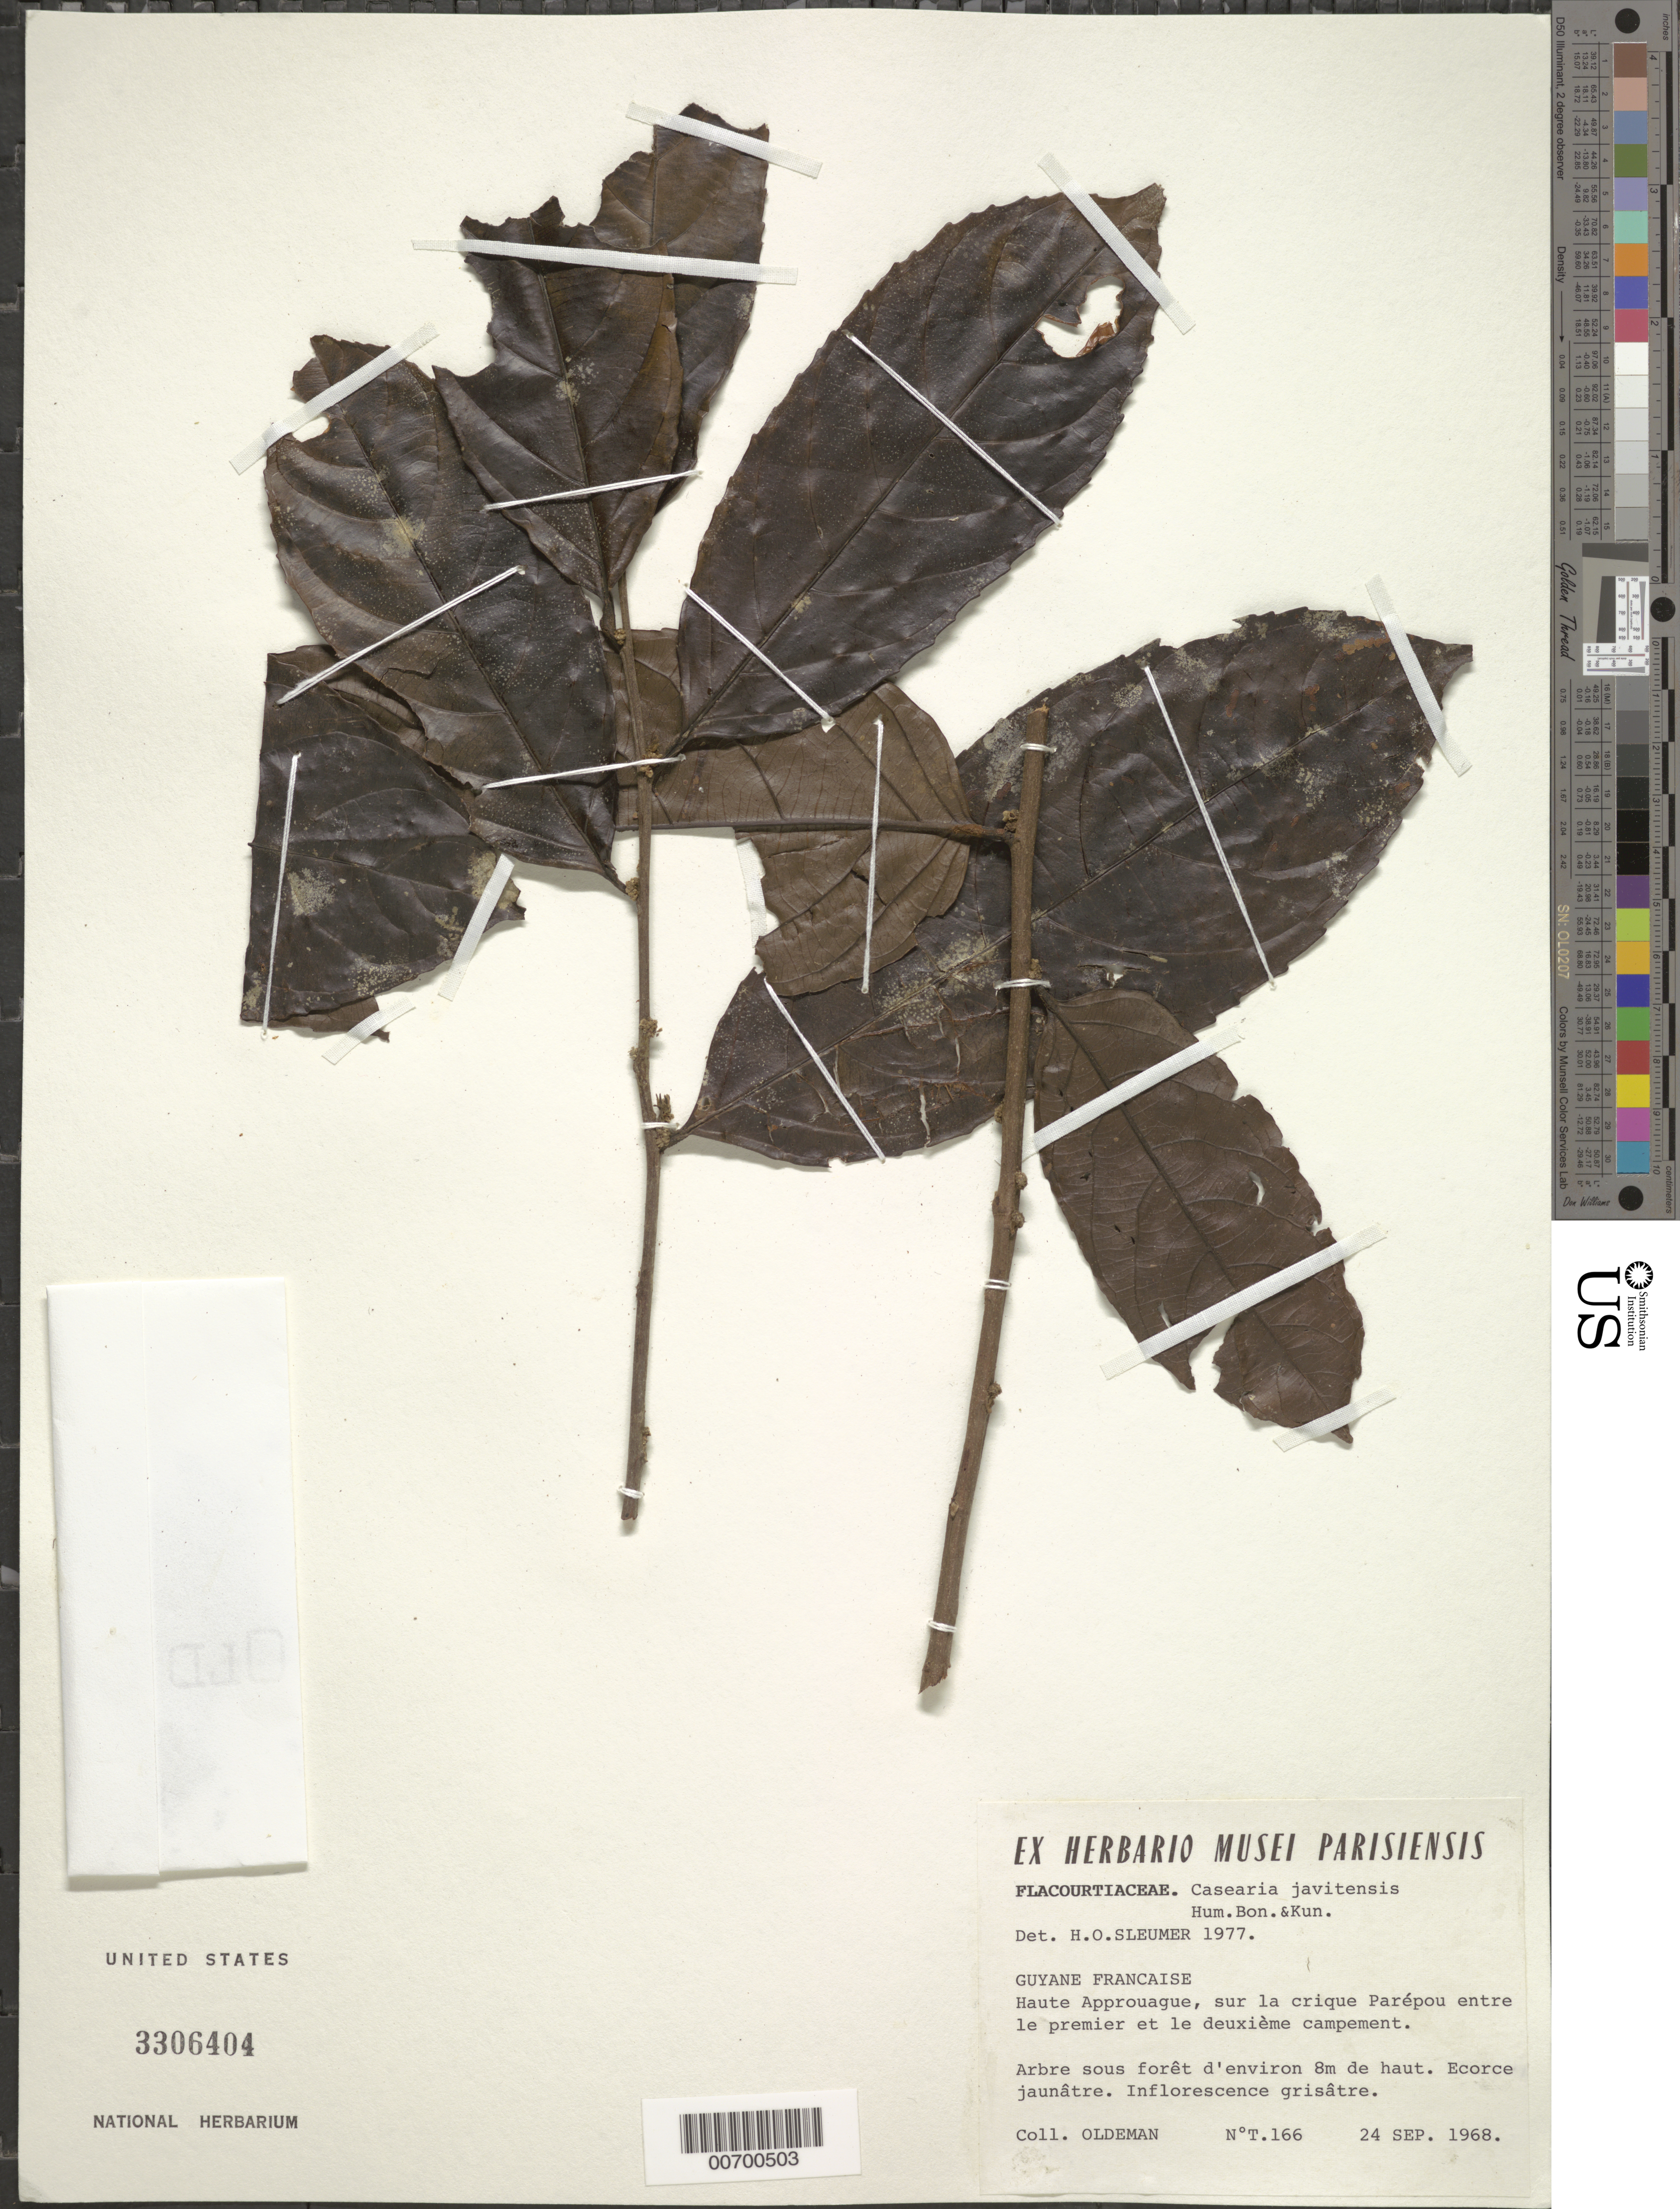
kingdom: Plantae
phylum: Tracheophyta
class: Magnoliopsida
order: Malpighiales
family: Salicaceae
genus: Piparea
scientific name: Piparea multiflora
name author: C.F. Gaertn.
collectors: R. Oldeman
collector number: T 166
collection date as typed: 24-Sep-68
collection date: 1968-09-24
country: French Guiana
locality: Haute Approuague, Crique Parépou, entre le premier et le deuxieme campement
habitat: Forest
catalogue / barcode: US 3306404